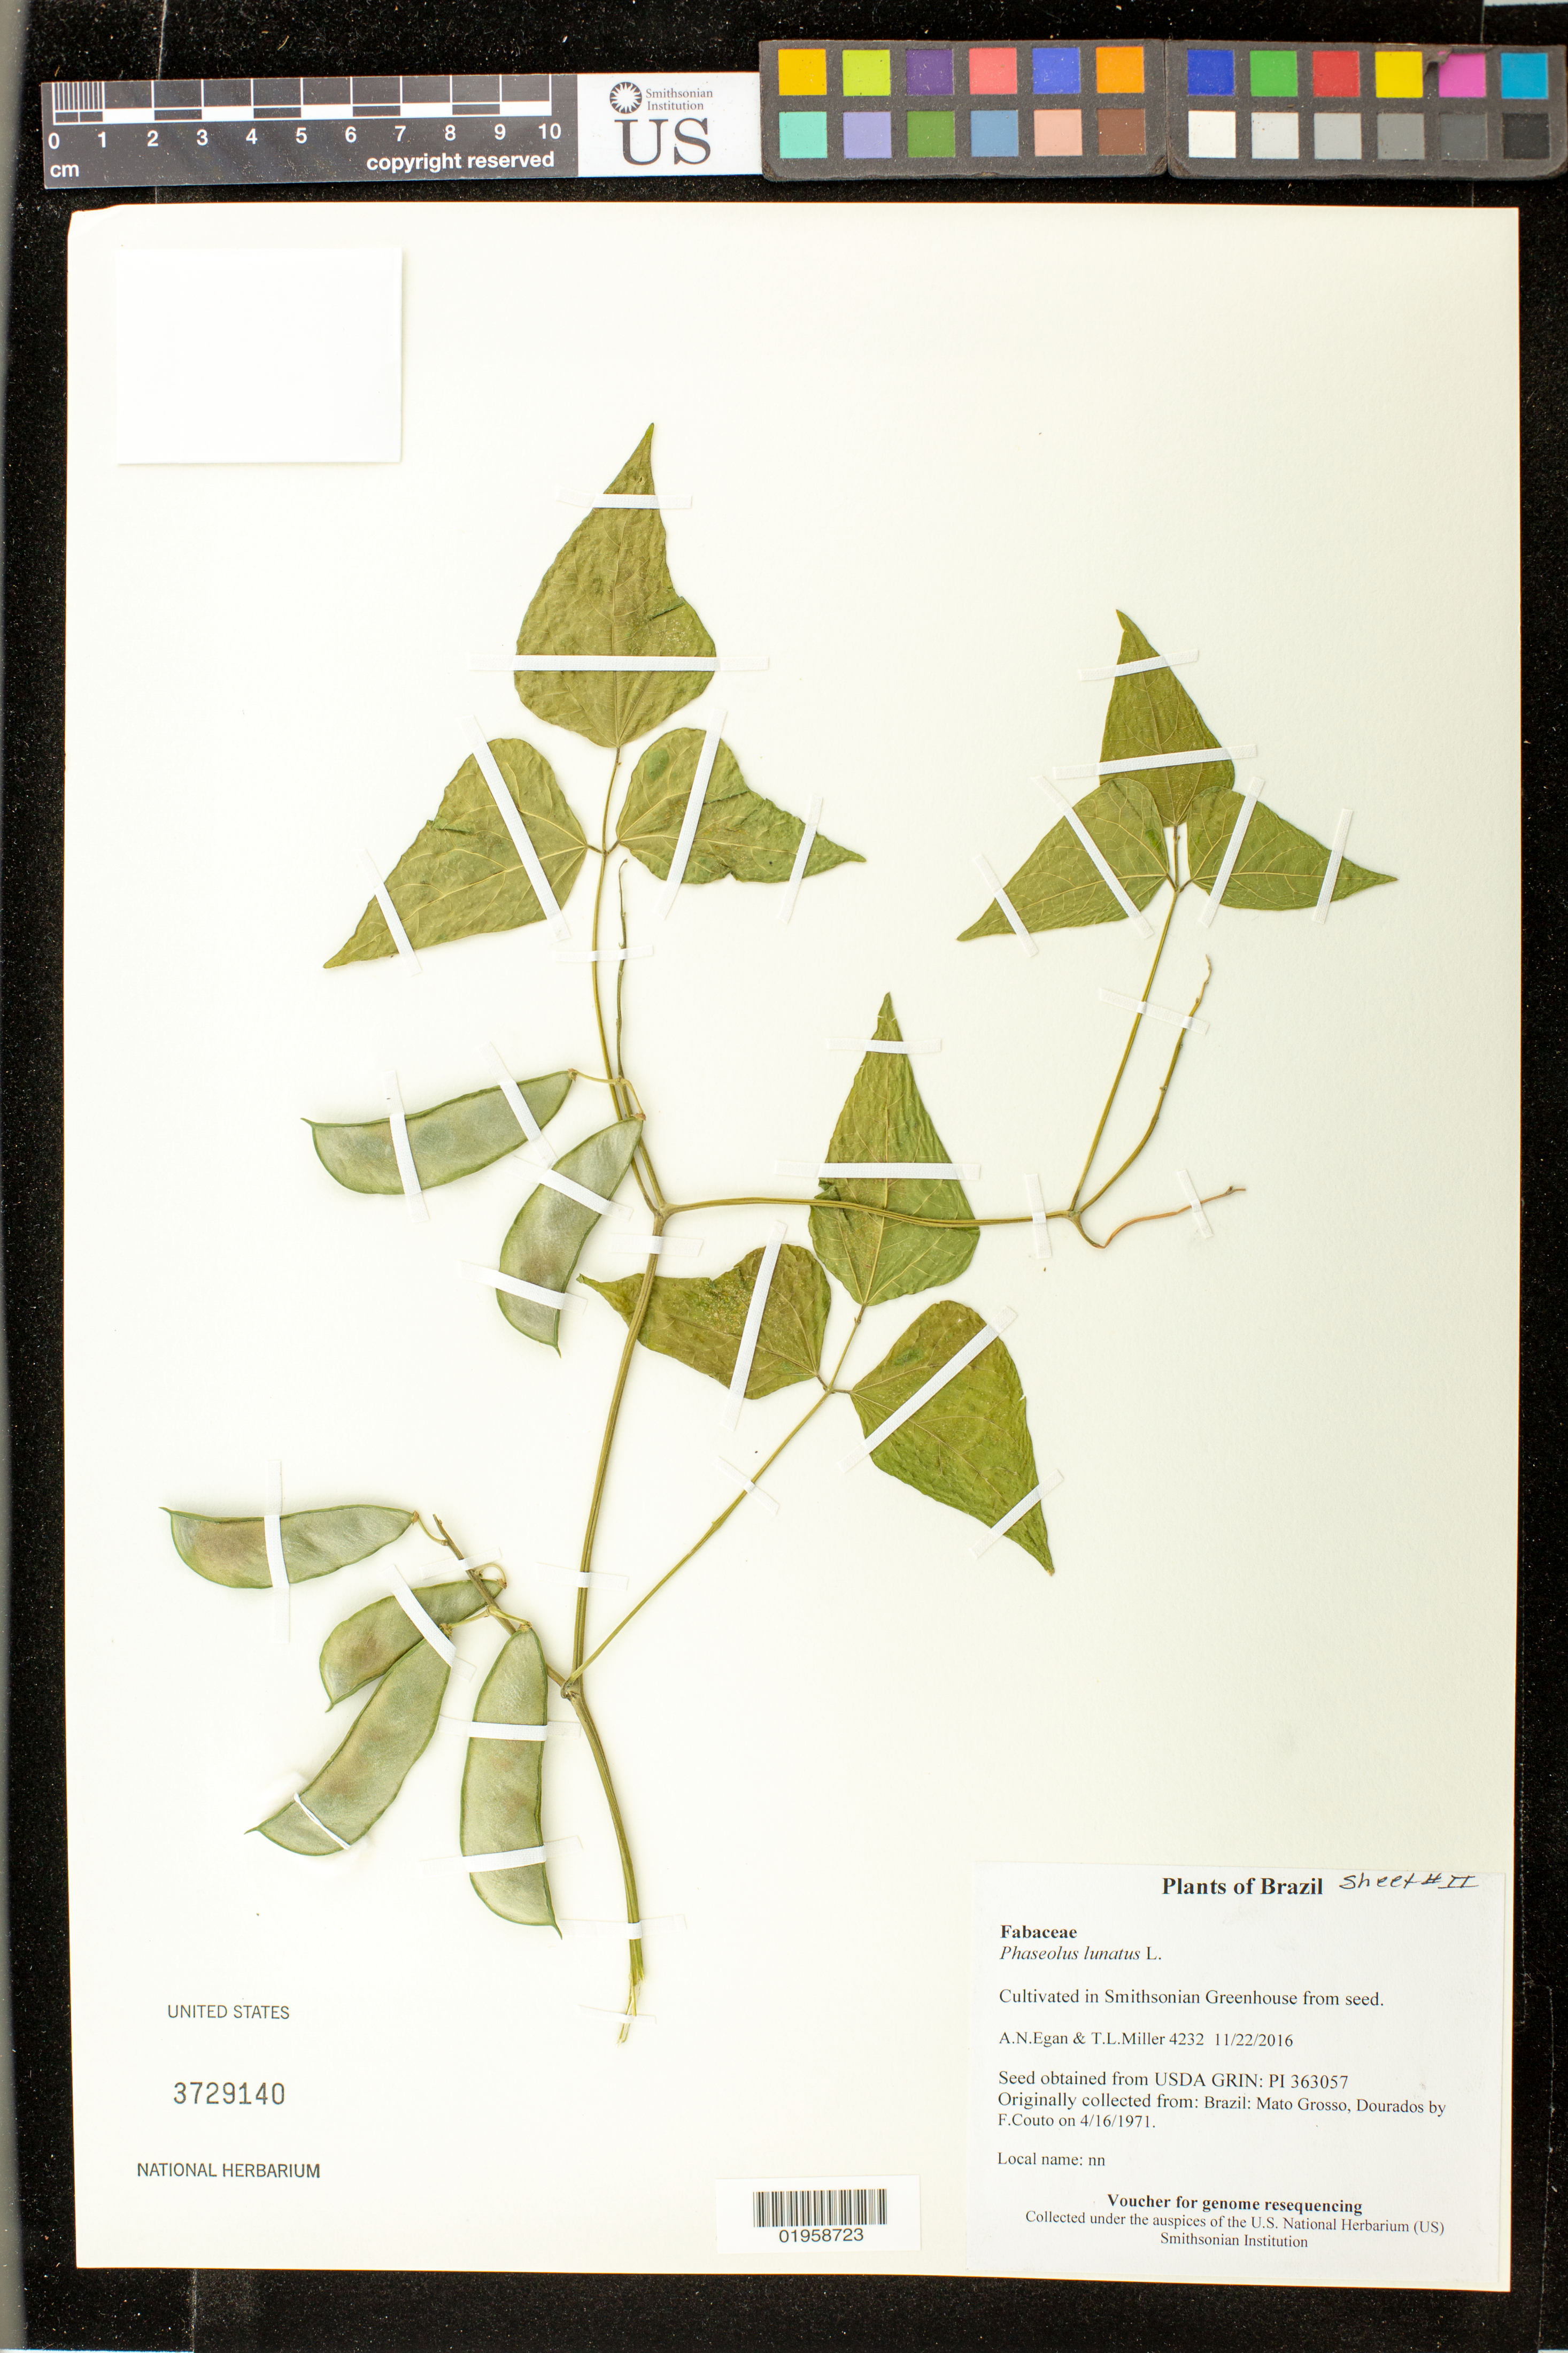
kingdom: Plantae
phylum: Tracheophyta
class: Magnoliopsida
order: Fabales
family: Fabaceae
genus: Phaseolus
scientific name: Phaseolus lunatus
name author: L.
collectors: A. N. Egan & T. L. Miller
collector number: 4232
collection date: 2016-11-22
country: United States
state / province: Maryland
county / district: Prince George's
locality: Smithsonian's Museum Support Ctr; 4210 Suitland Pkwy., NMNH Botany Research Greenhouses. Suitland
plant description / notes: Originally collected in Brazil, Mato Grosso, Dourados on 1971-04-16. F.Couto (collector); Grown from seed acquired from the USDA's GRIN seed bank.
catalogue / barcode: US 3729140